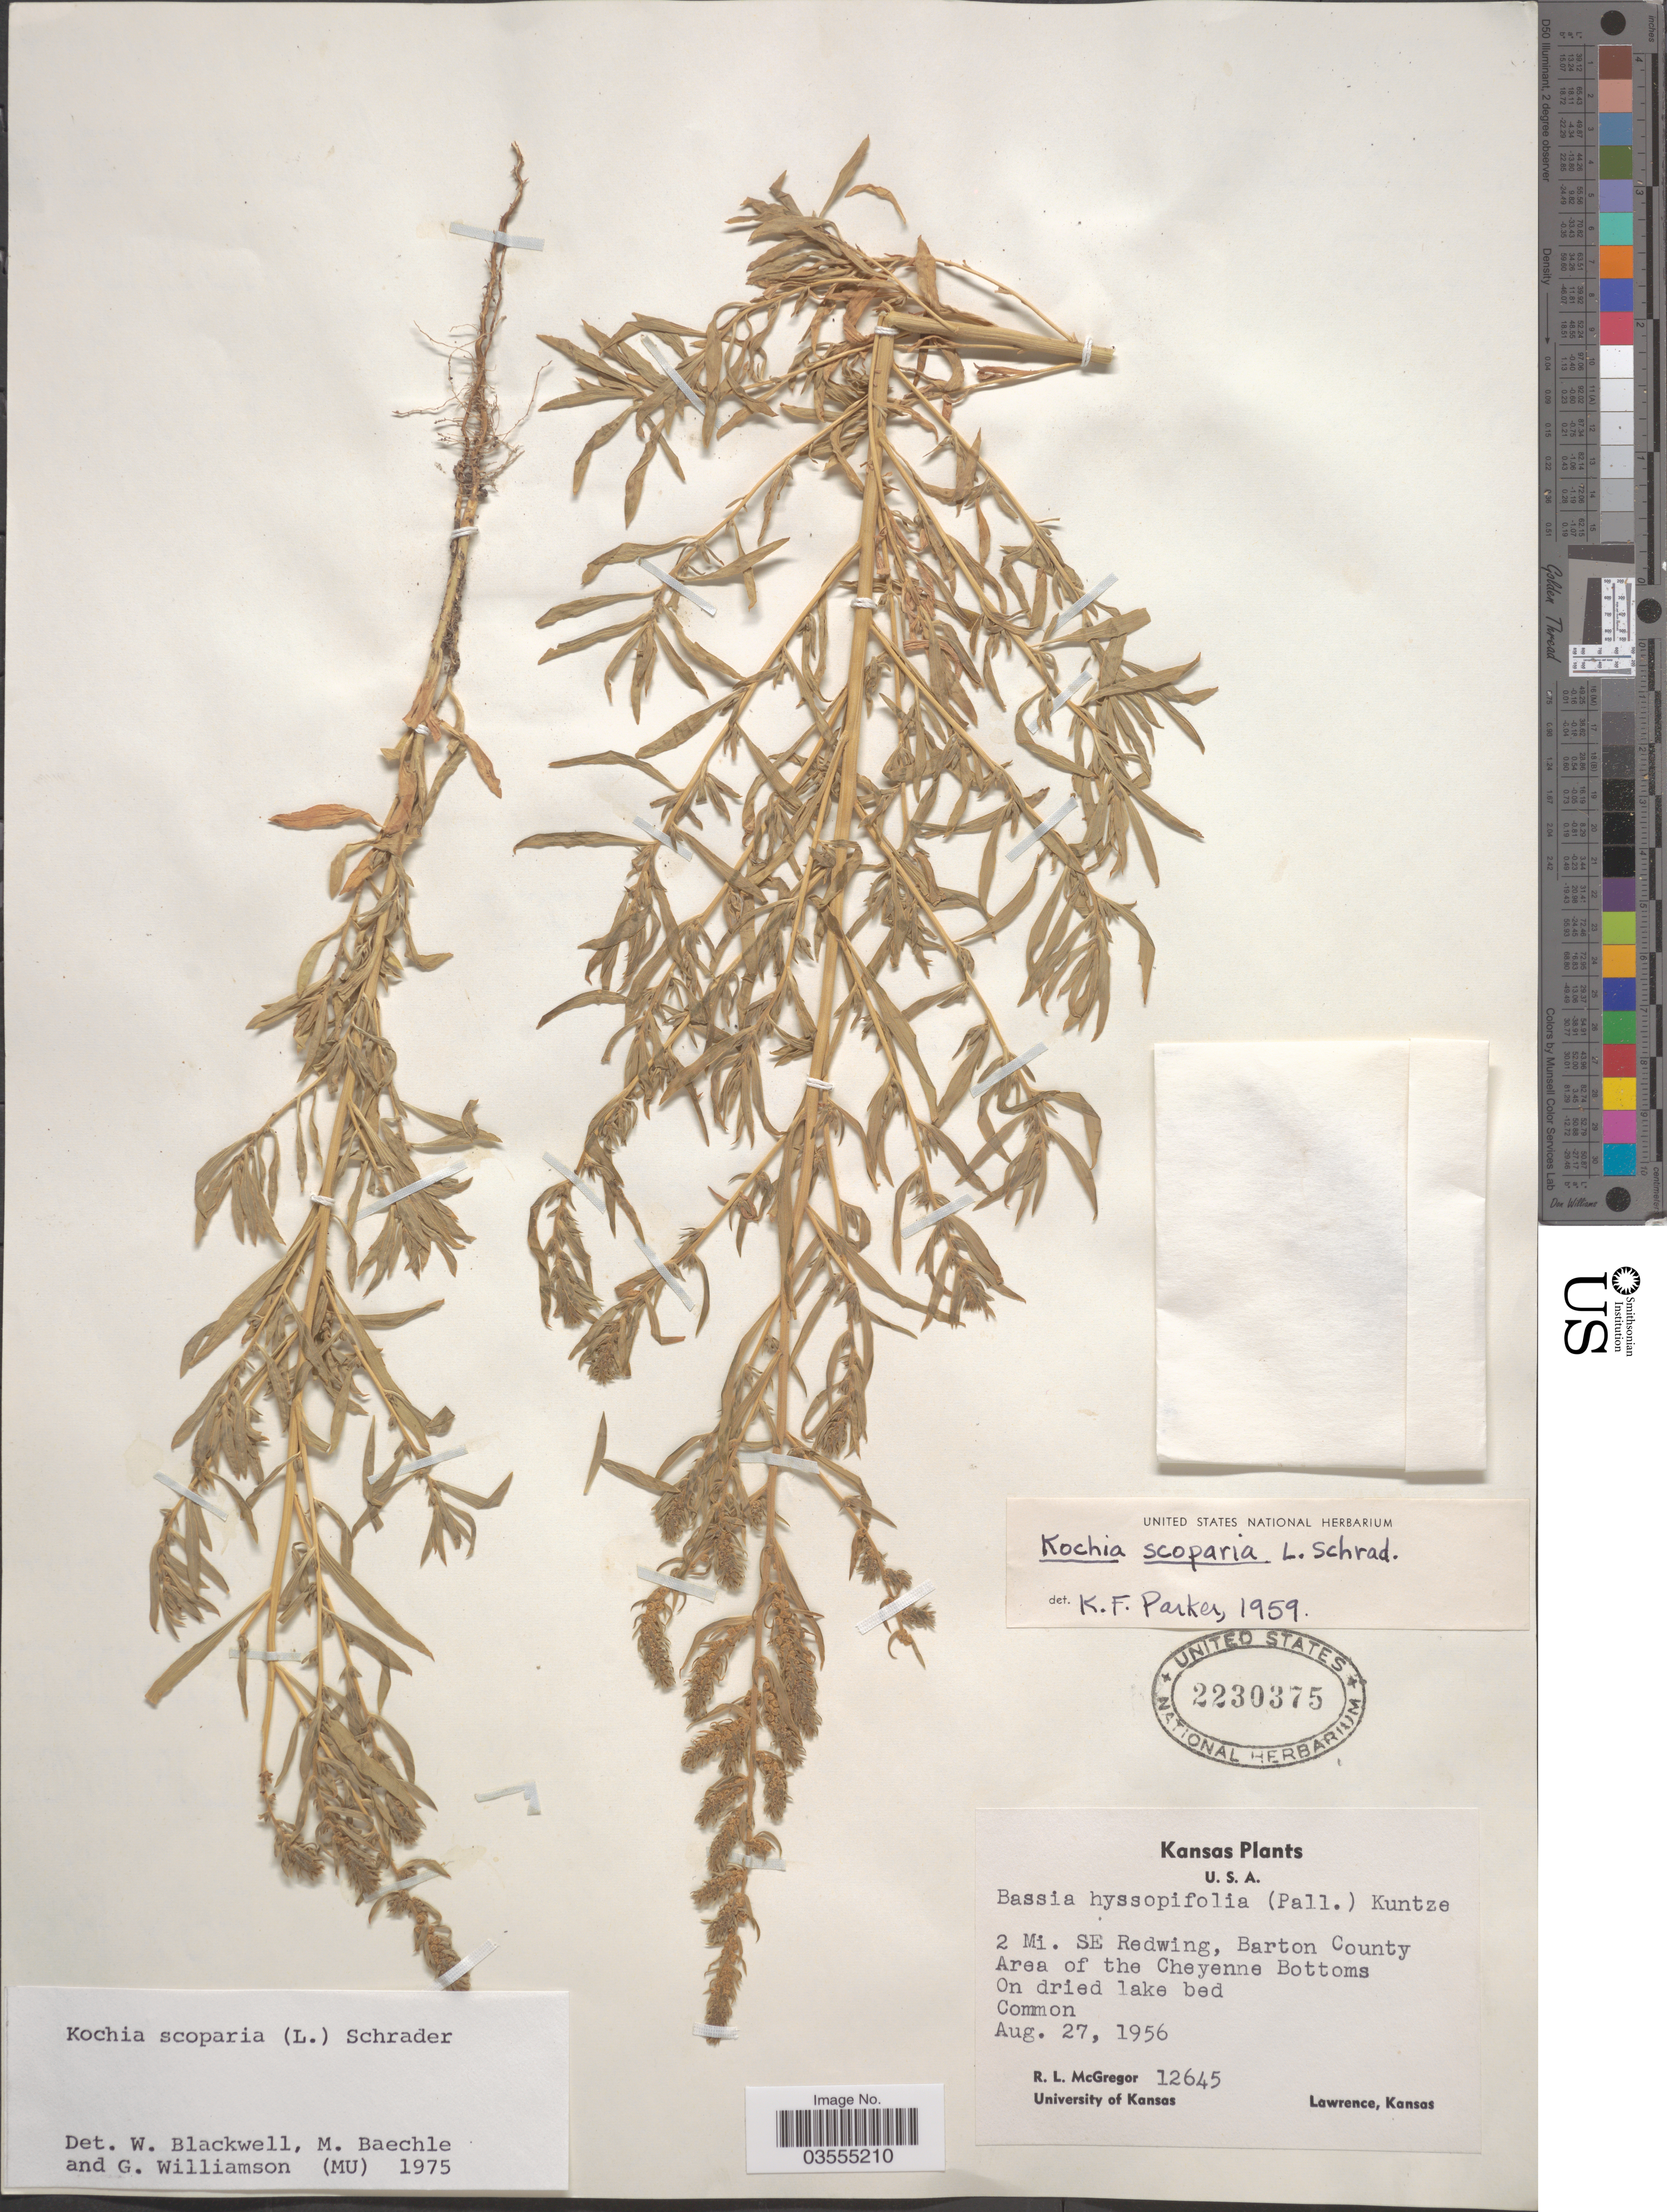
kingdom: Plantae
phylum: Tracheophyta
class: Magnoliopsida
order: Caryophyllales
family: Amaranthaceae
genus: Bassia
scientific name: Bassia scoparia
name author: (L.) Voss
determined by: U.S. National Herbarium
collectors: R. McGregor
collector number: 12645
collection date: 1956-08-27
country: United States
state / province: Kansas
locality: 2 Mi. SE Redwing, Barton County. Area of the Cheyenne Bottoms.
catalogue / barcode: US 2230375